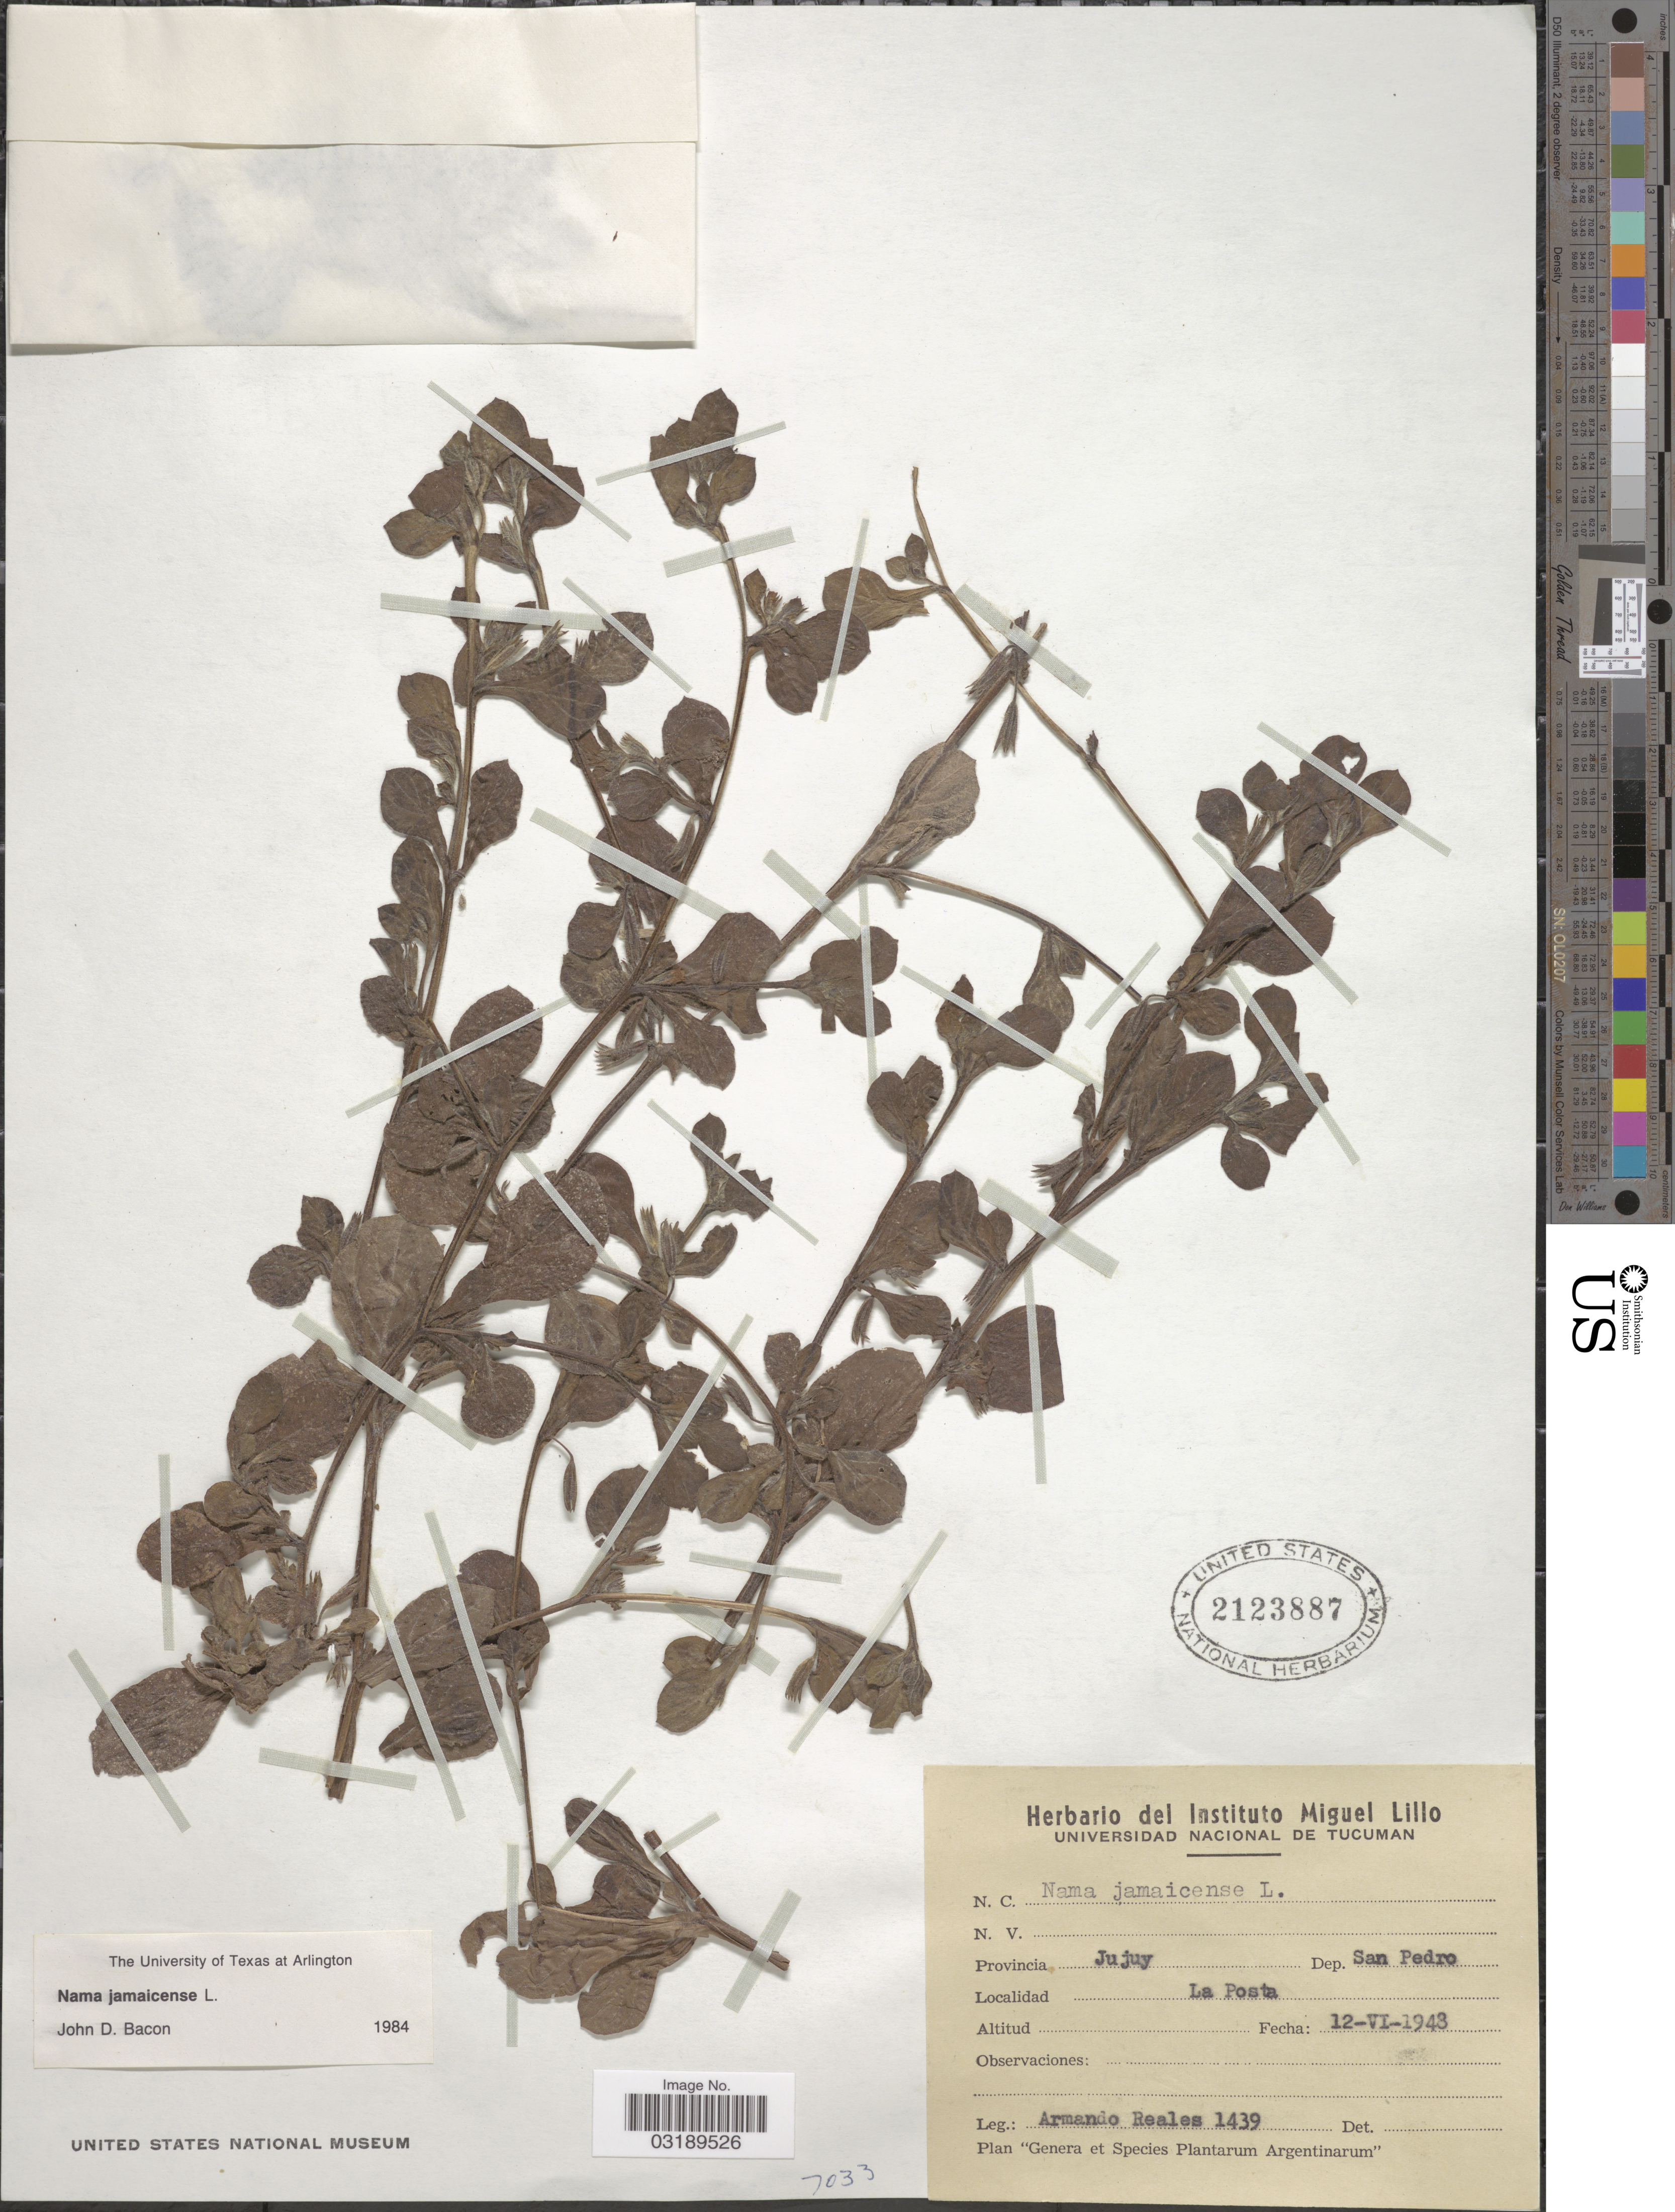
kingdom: Plantae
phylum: Tracheophyta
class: Magnoliopsida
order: Boraginales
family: Namaceae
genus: Nama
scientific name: Nama jamaicensis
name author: L.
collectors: A. Reales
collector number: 1439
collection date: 1948-06-12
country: Argentina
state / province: Jujuy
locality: De. San Pedro. La Posta.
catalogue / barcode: US 2123887